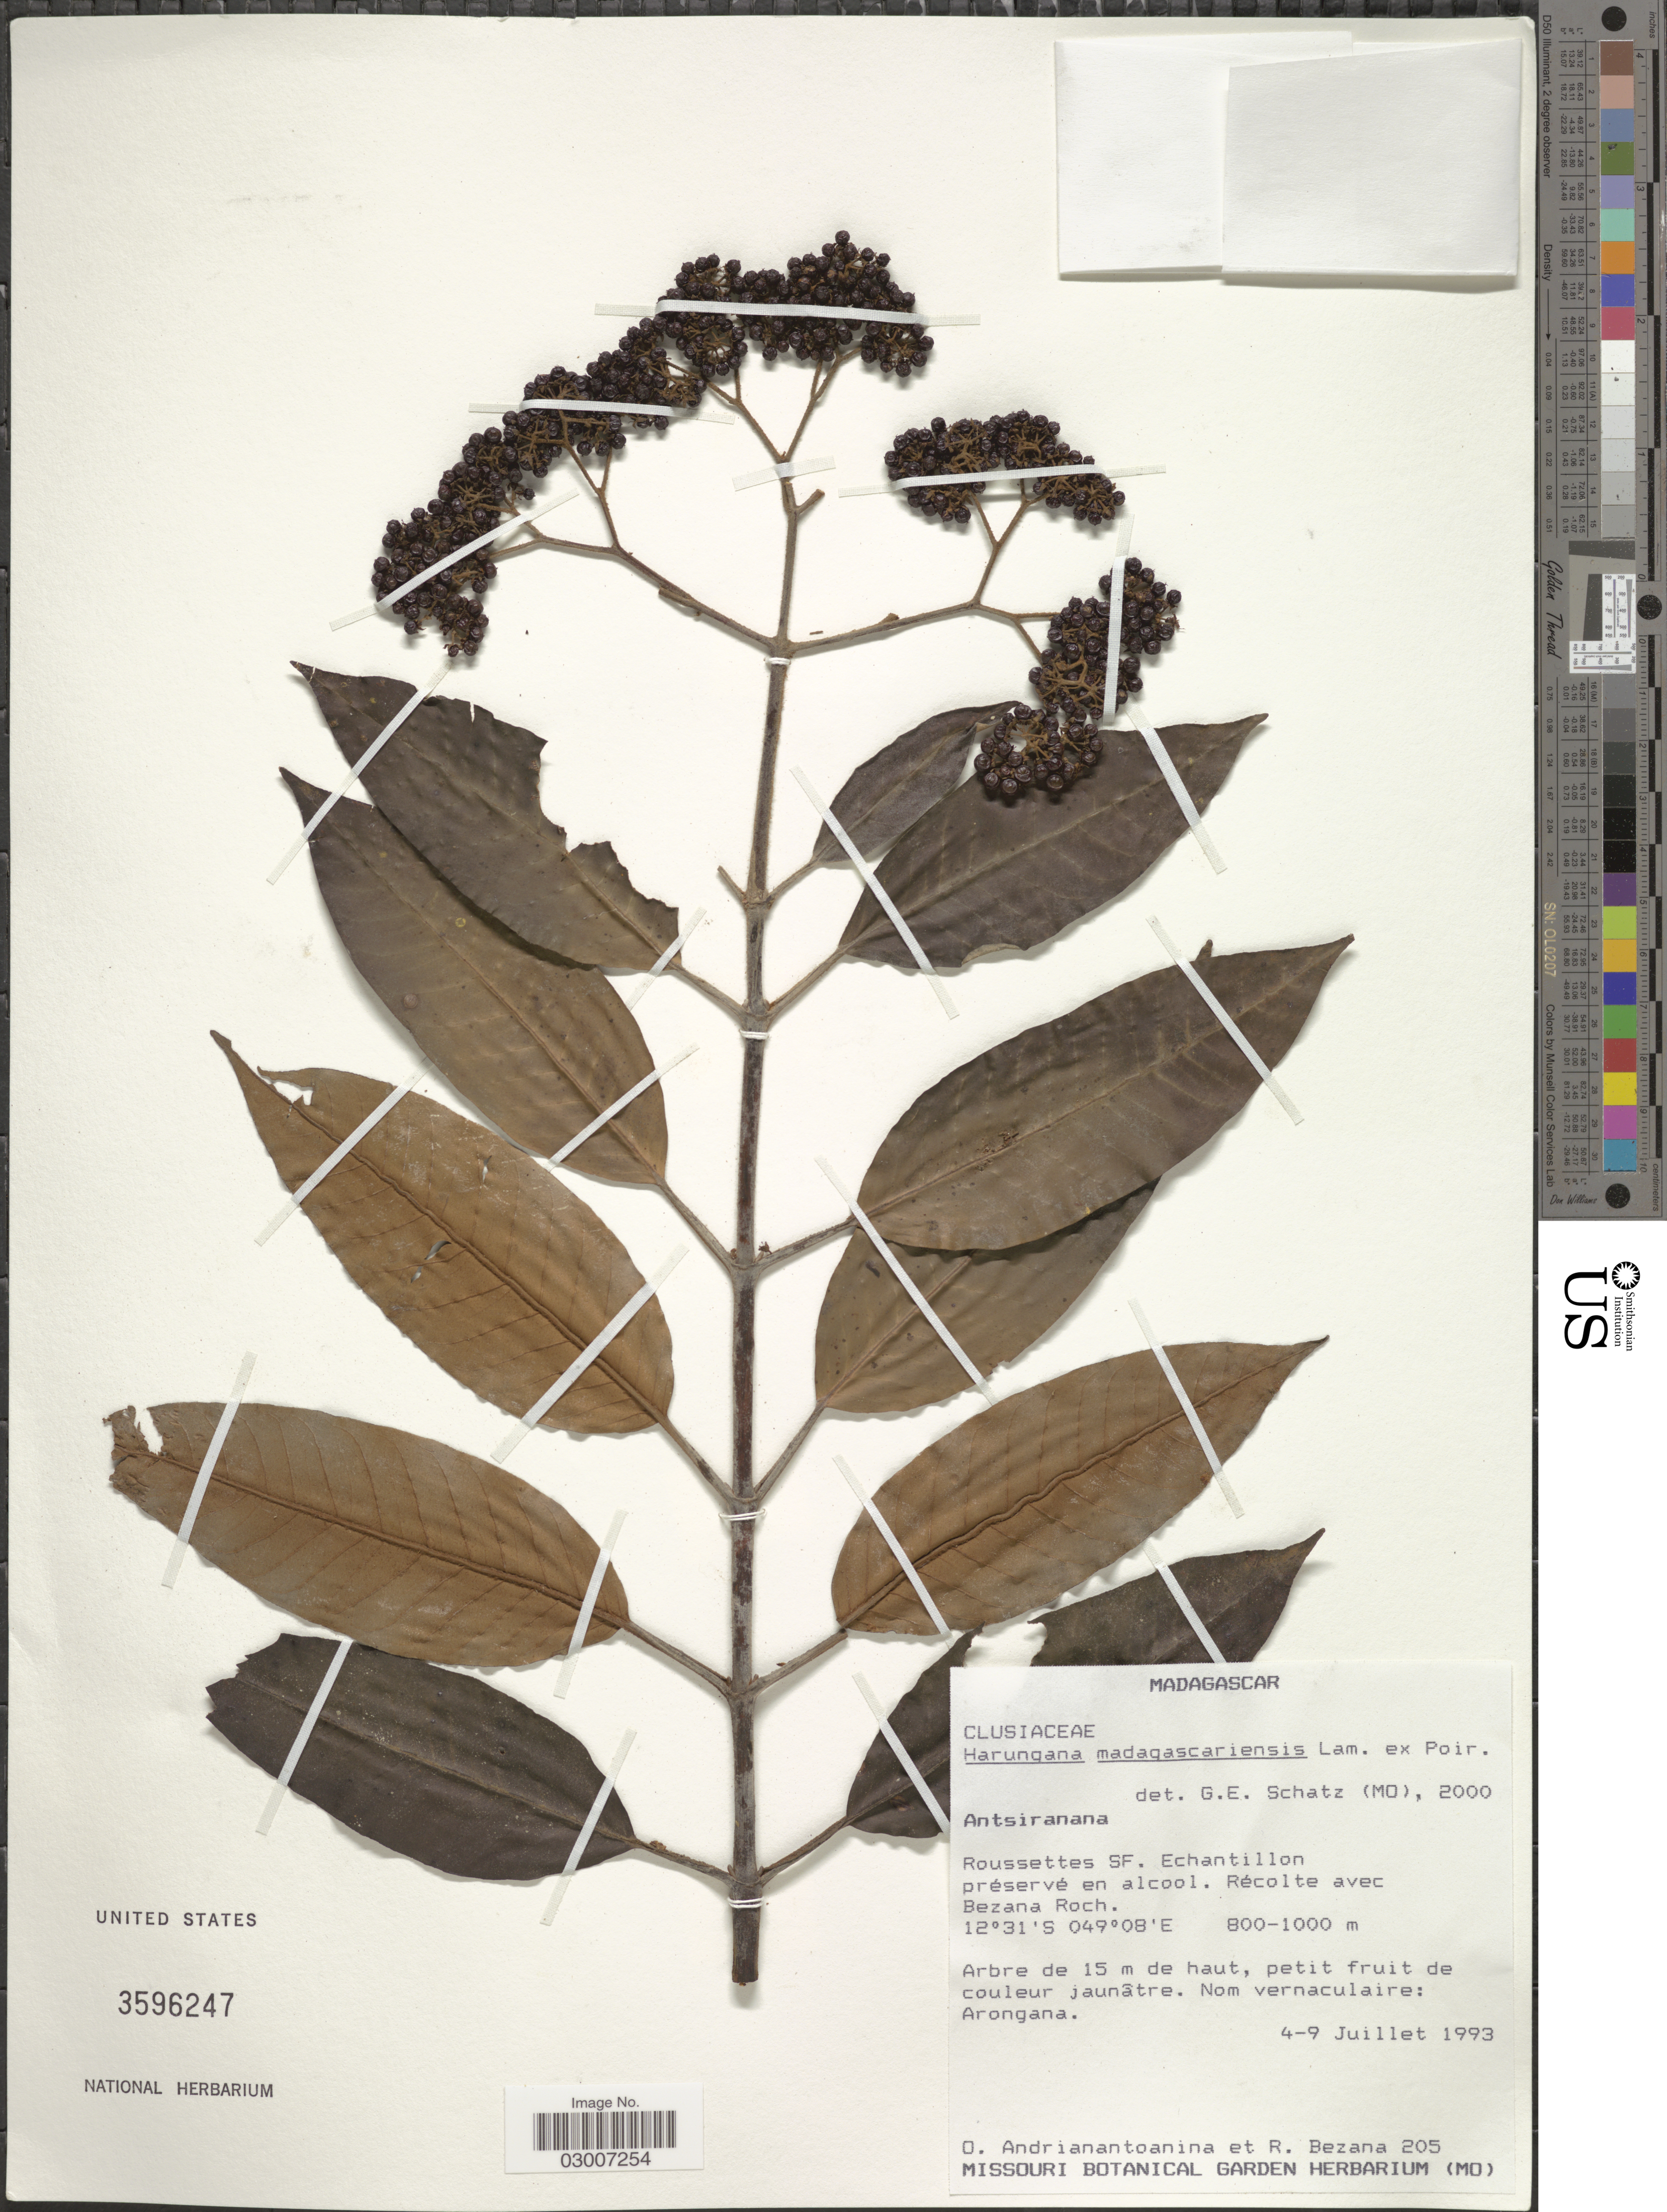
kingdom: Plantae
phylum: Tracheophyta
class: Magnoliopsida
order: Malpighiales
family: Hypericaceae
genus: Harungana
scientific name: Harungana madagascariensis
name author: Lam. ex Poir.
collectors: O. Andrianantoanina & R. Bezana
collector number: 205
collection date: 1993-07-04/1993-07-09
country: Madagascar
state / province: Diana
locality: Roussettes SF. Echantillon préservé en alcool.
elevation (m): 800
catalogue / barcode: US 3596247